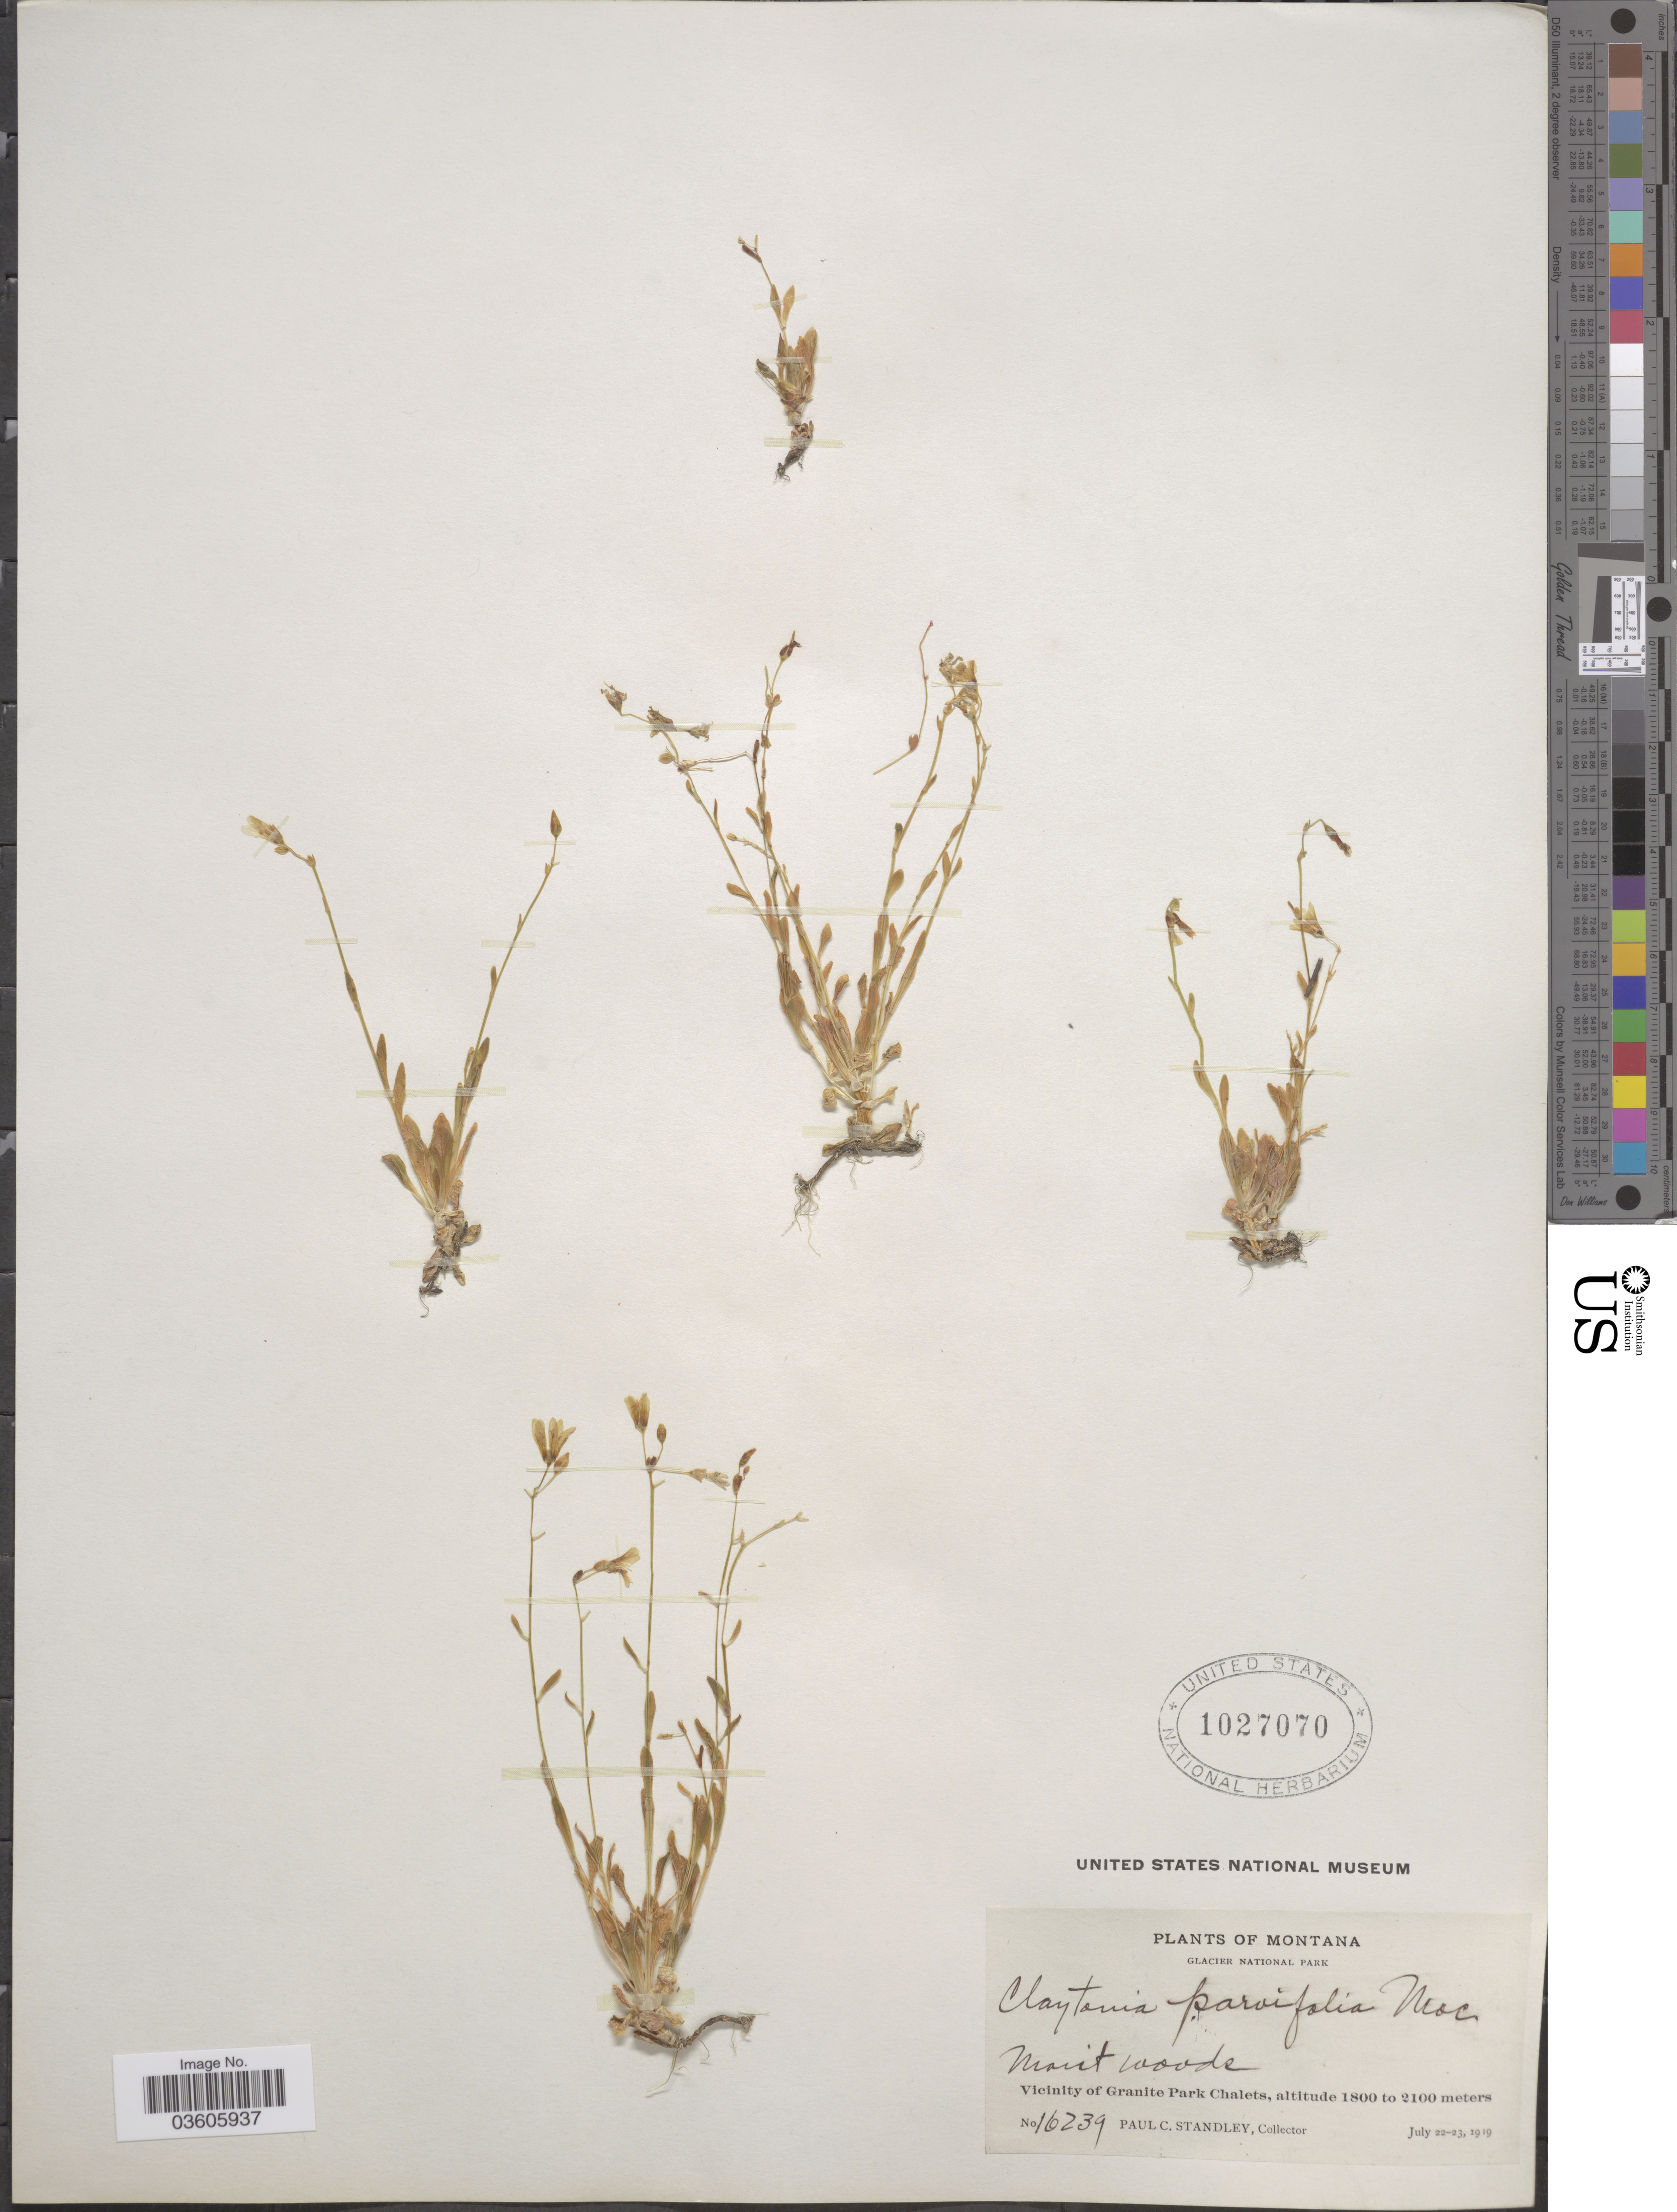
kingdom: Plantae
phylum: Tracheophyta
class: Magnoliopsida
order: Caryophyllales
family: Montiaceae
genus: Montia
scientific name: Montia parvifolia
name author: (Moc. ex DC.) Greene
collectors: P. C. Standley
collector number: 16239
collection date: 1919-07-22/1919-07-23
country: United States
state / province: Montana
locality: Glacier National Park. Vicinity of Granite Park Chalets.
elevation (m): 1800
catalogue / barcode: US 1027070